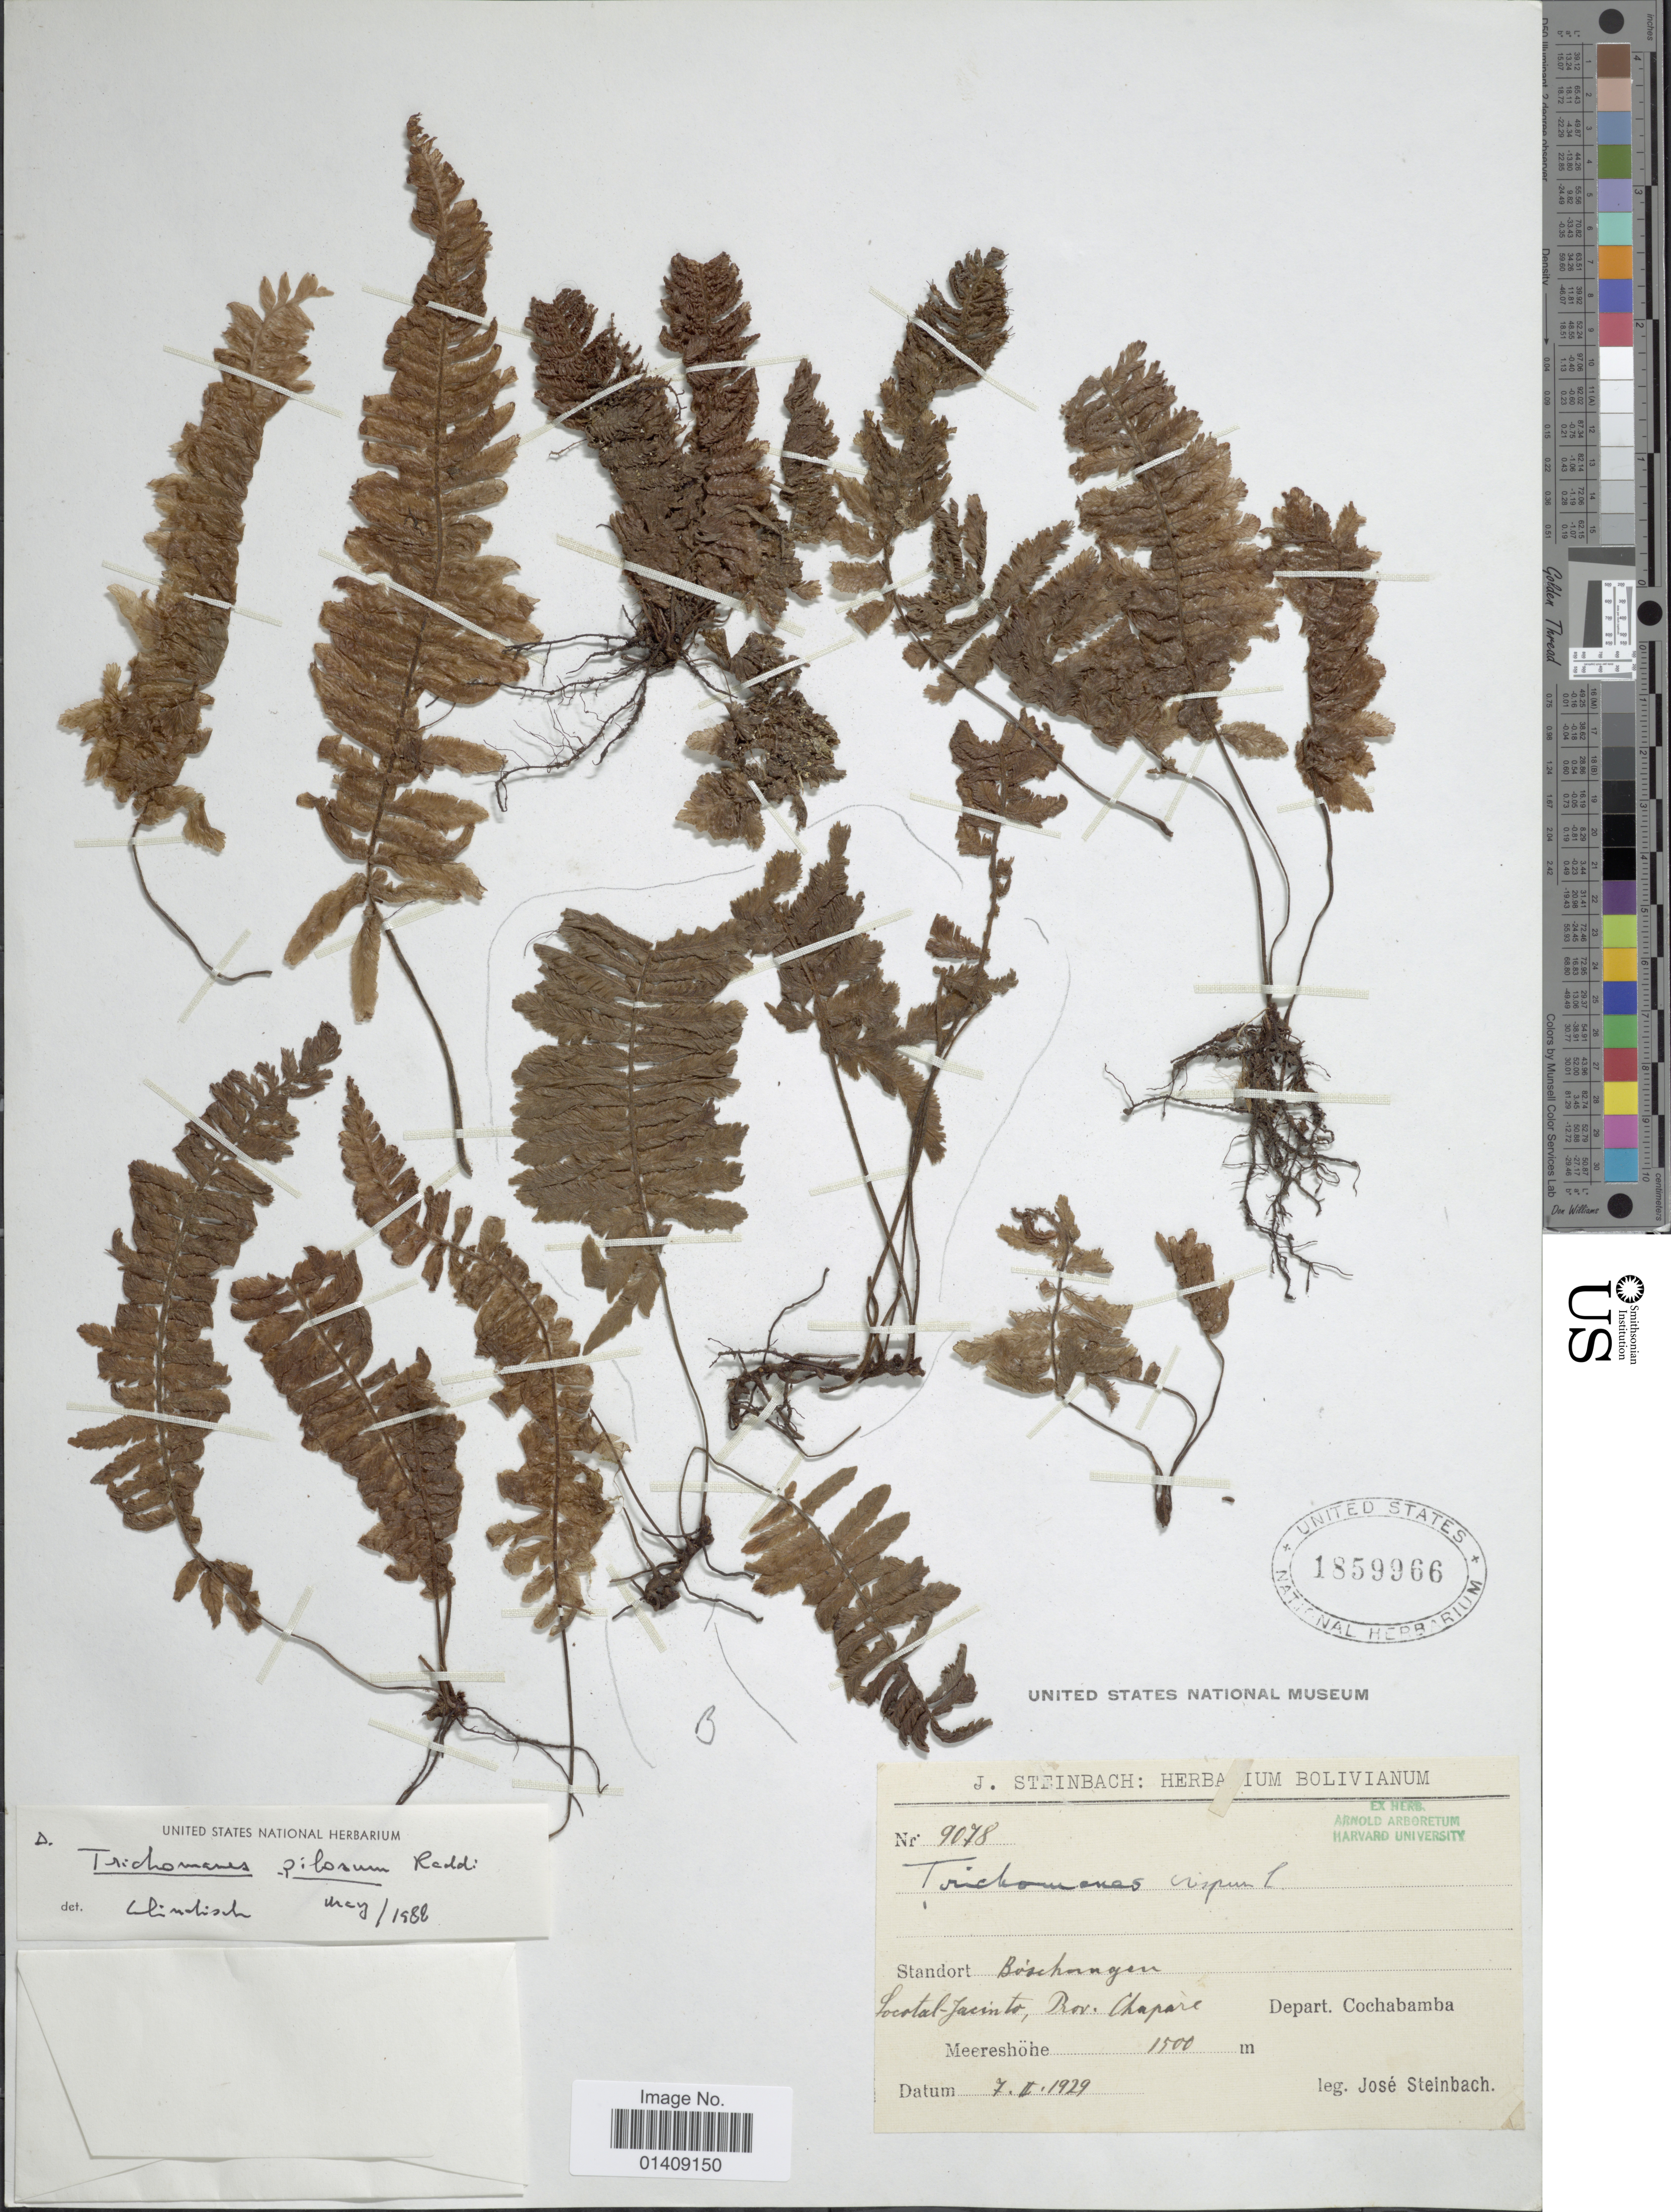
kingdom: Plantae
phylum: Tracheophyta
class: Polypodiopsida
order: Hymenophyllales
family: Hymenophyllaceae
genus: Trichomanes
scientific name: Trichomanes pilosum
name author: Raddi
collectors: J. Steinbach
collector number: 9078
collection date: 1929-02-07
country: Bolivia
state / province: Cochabamba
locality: Locatal - Jacinto, Prov. Chapare Cochabamba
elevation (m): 1500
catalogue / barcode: US 1859966